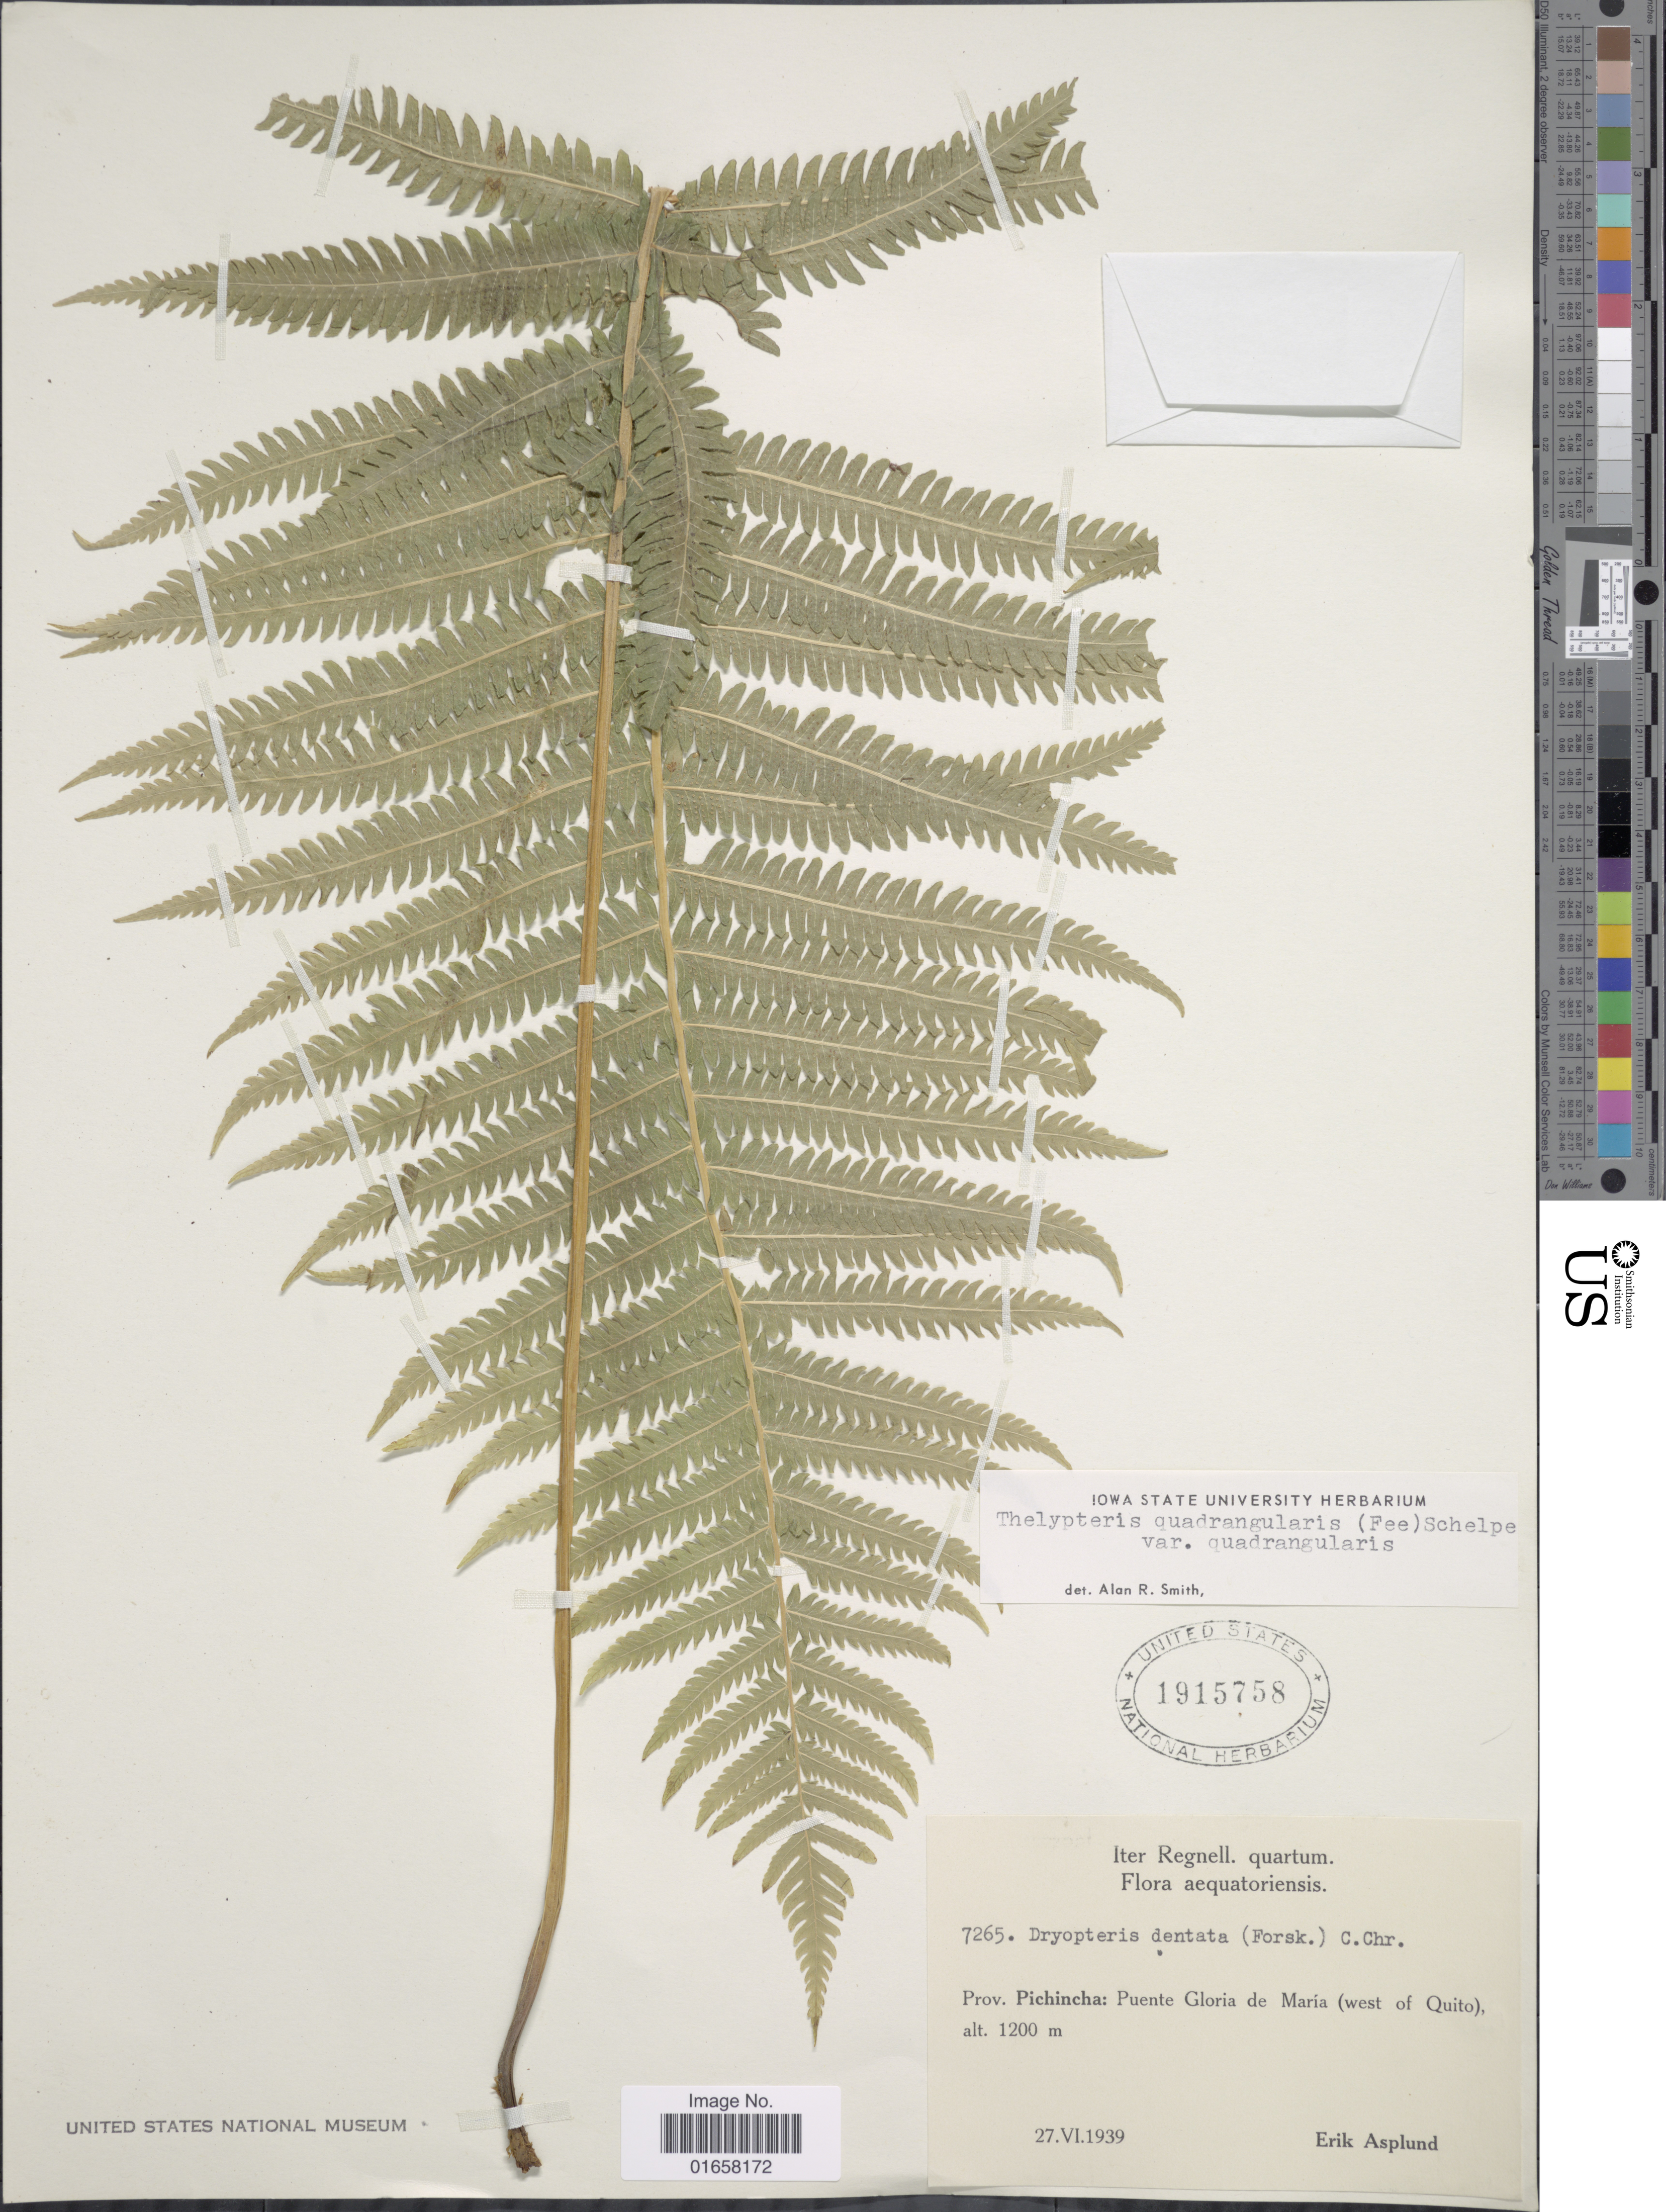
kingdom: Plantae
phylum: Tracheophyta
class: Polypodiopsida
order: Polypodiales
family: Thelypteridaceae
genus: Christella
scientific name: Christella hispidula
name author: (Decne.) Holttum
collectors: E. Asplund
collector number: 7265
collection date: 1939-06-27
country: Ecuador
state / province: Pichincha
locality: Puente Gloria de Maria (west of Quito)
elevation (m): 1200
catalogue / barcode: US 1915758